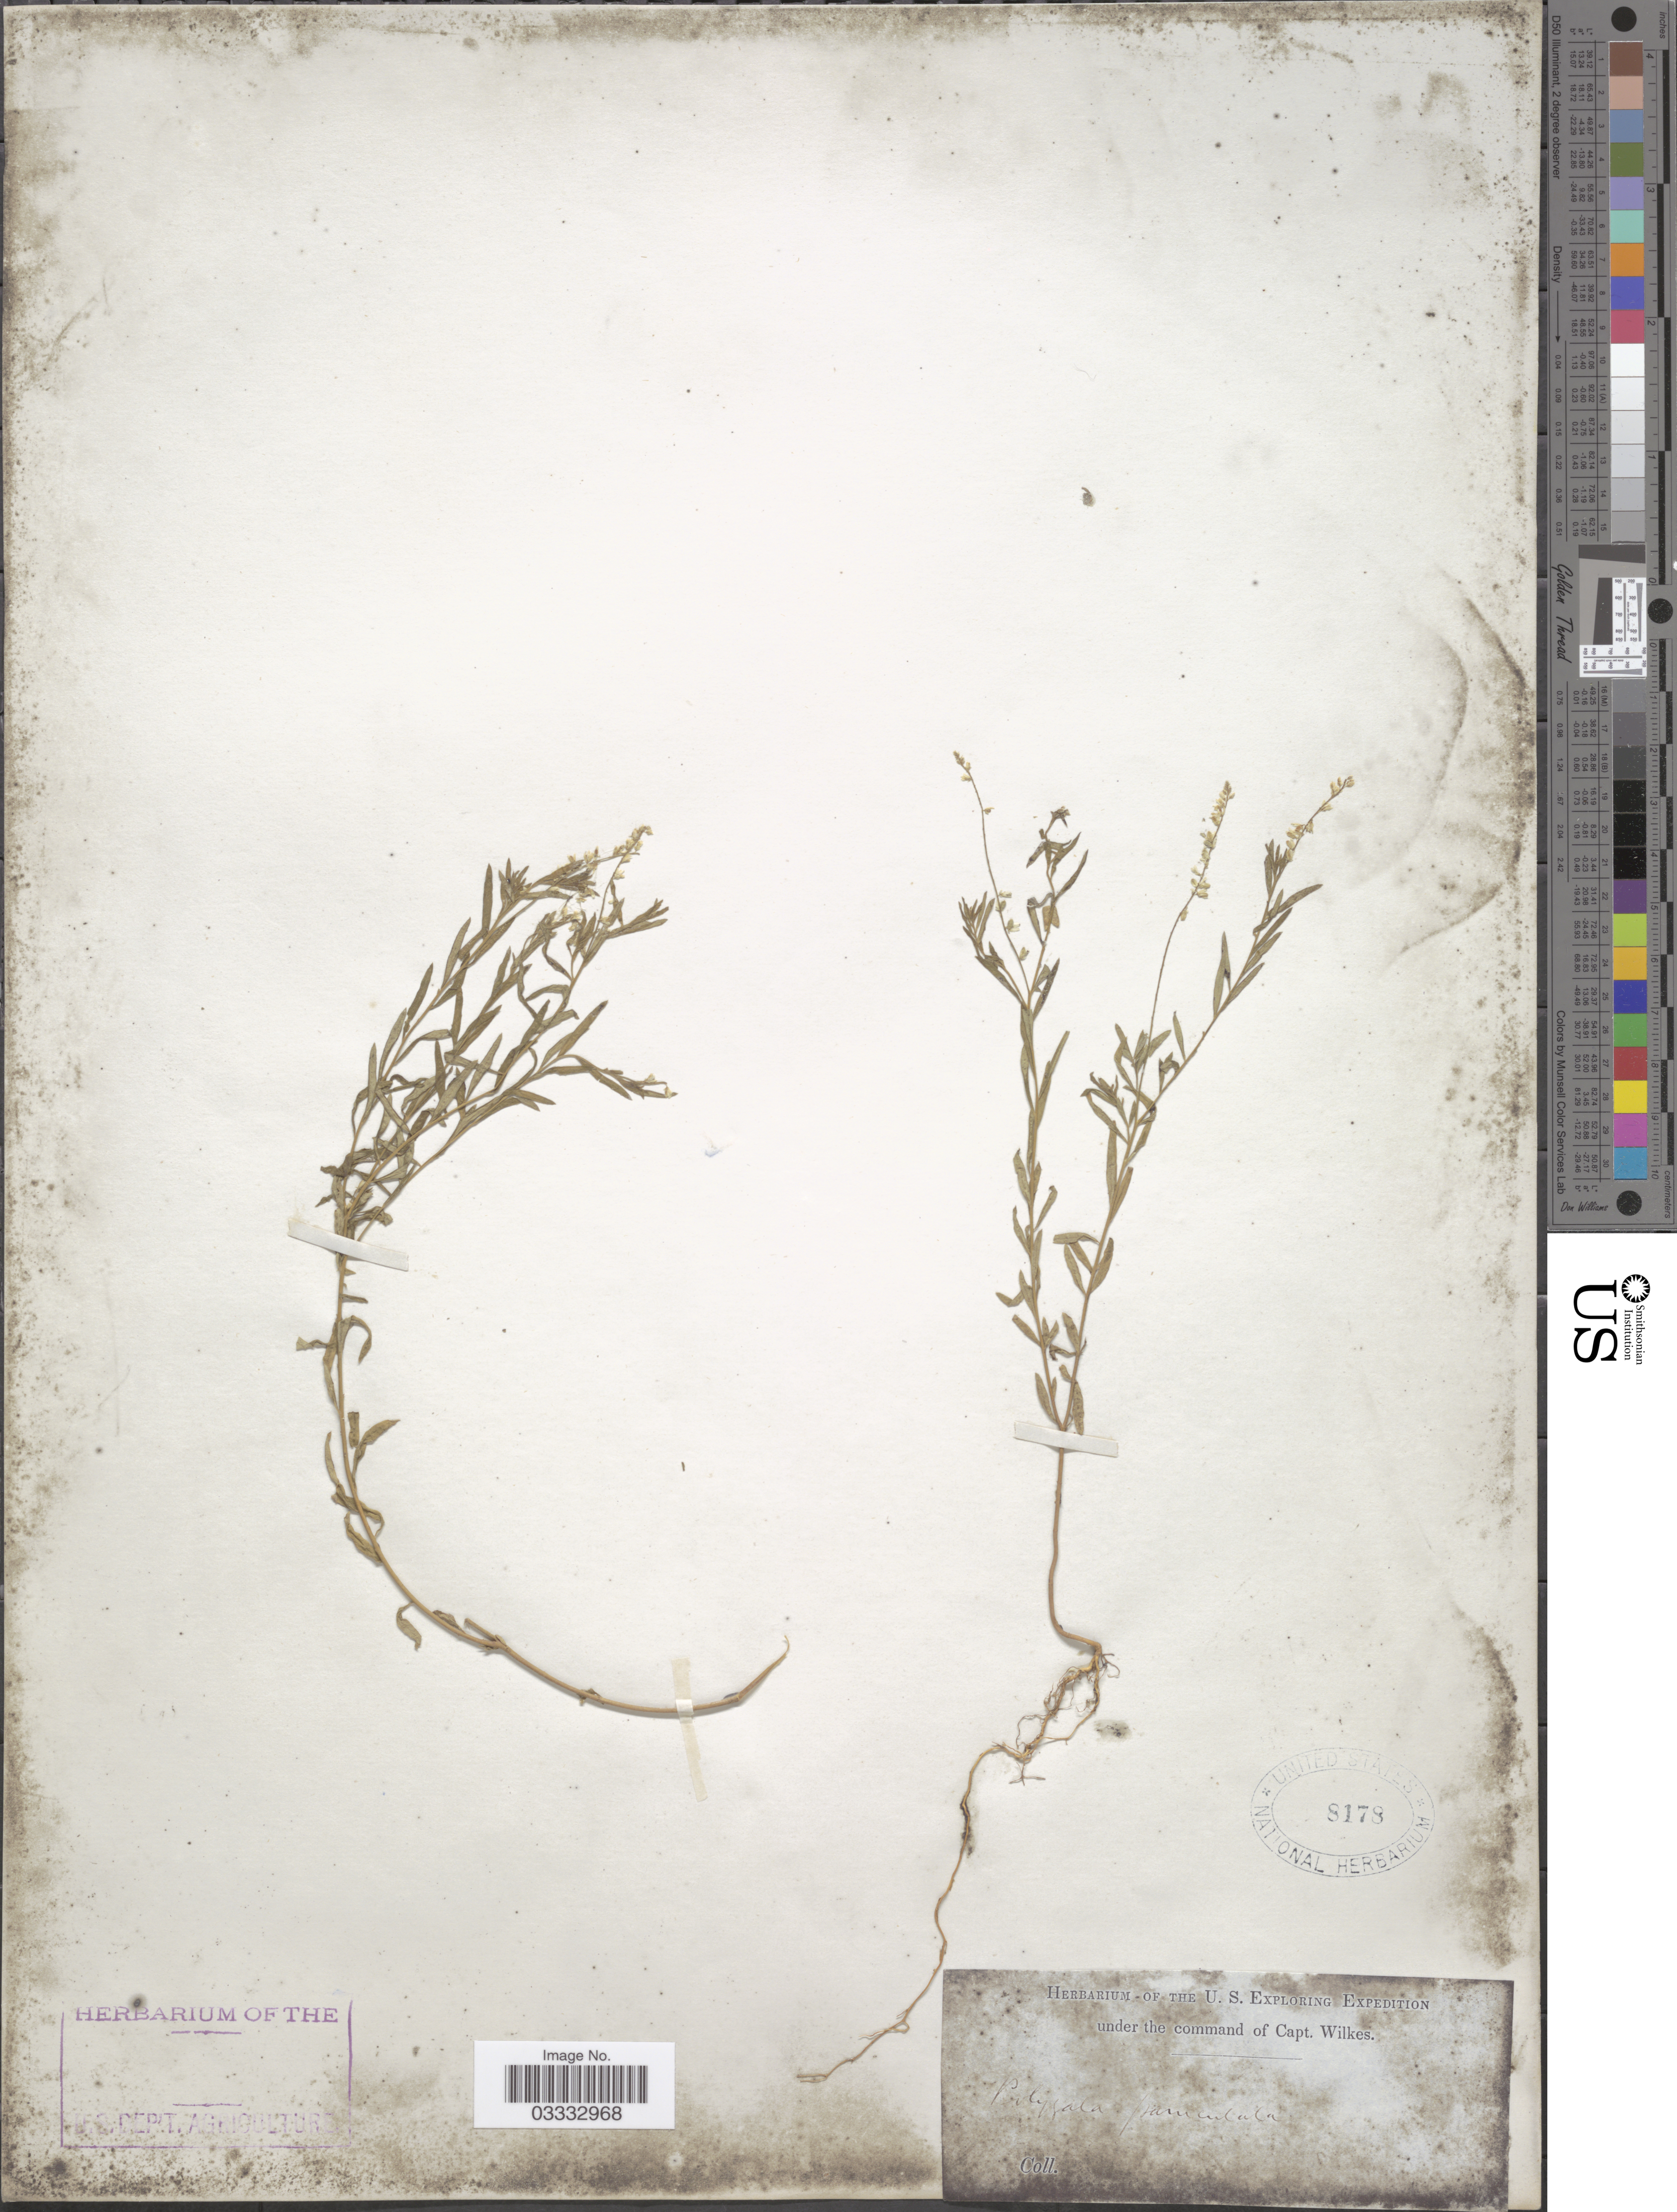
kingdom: Plantae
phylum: Tracheophyta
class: Magnoliopsida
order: Fabales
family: Polygalaceae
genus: Polygala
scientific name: Polygala paniculata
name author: L.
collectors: U.S. Explor. Exped.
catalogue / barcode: US 8178